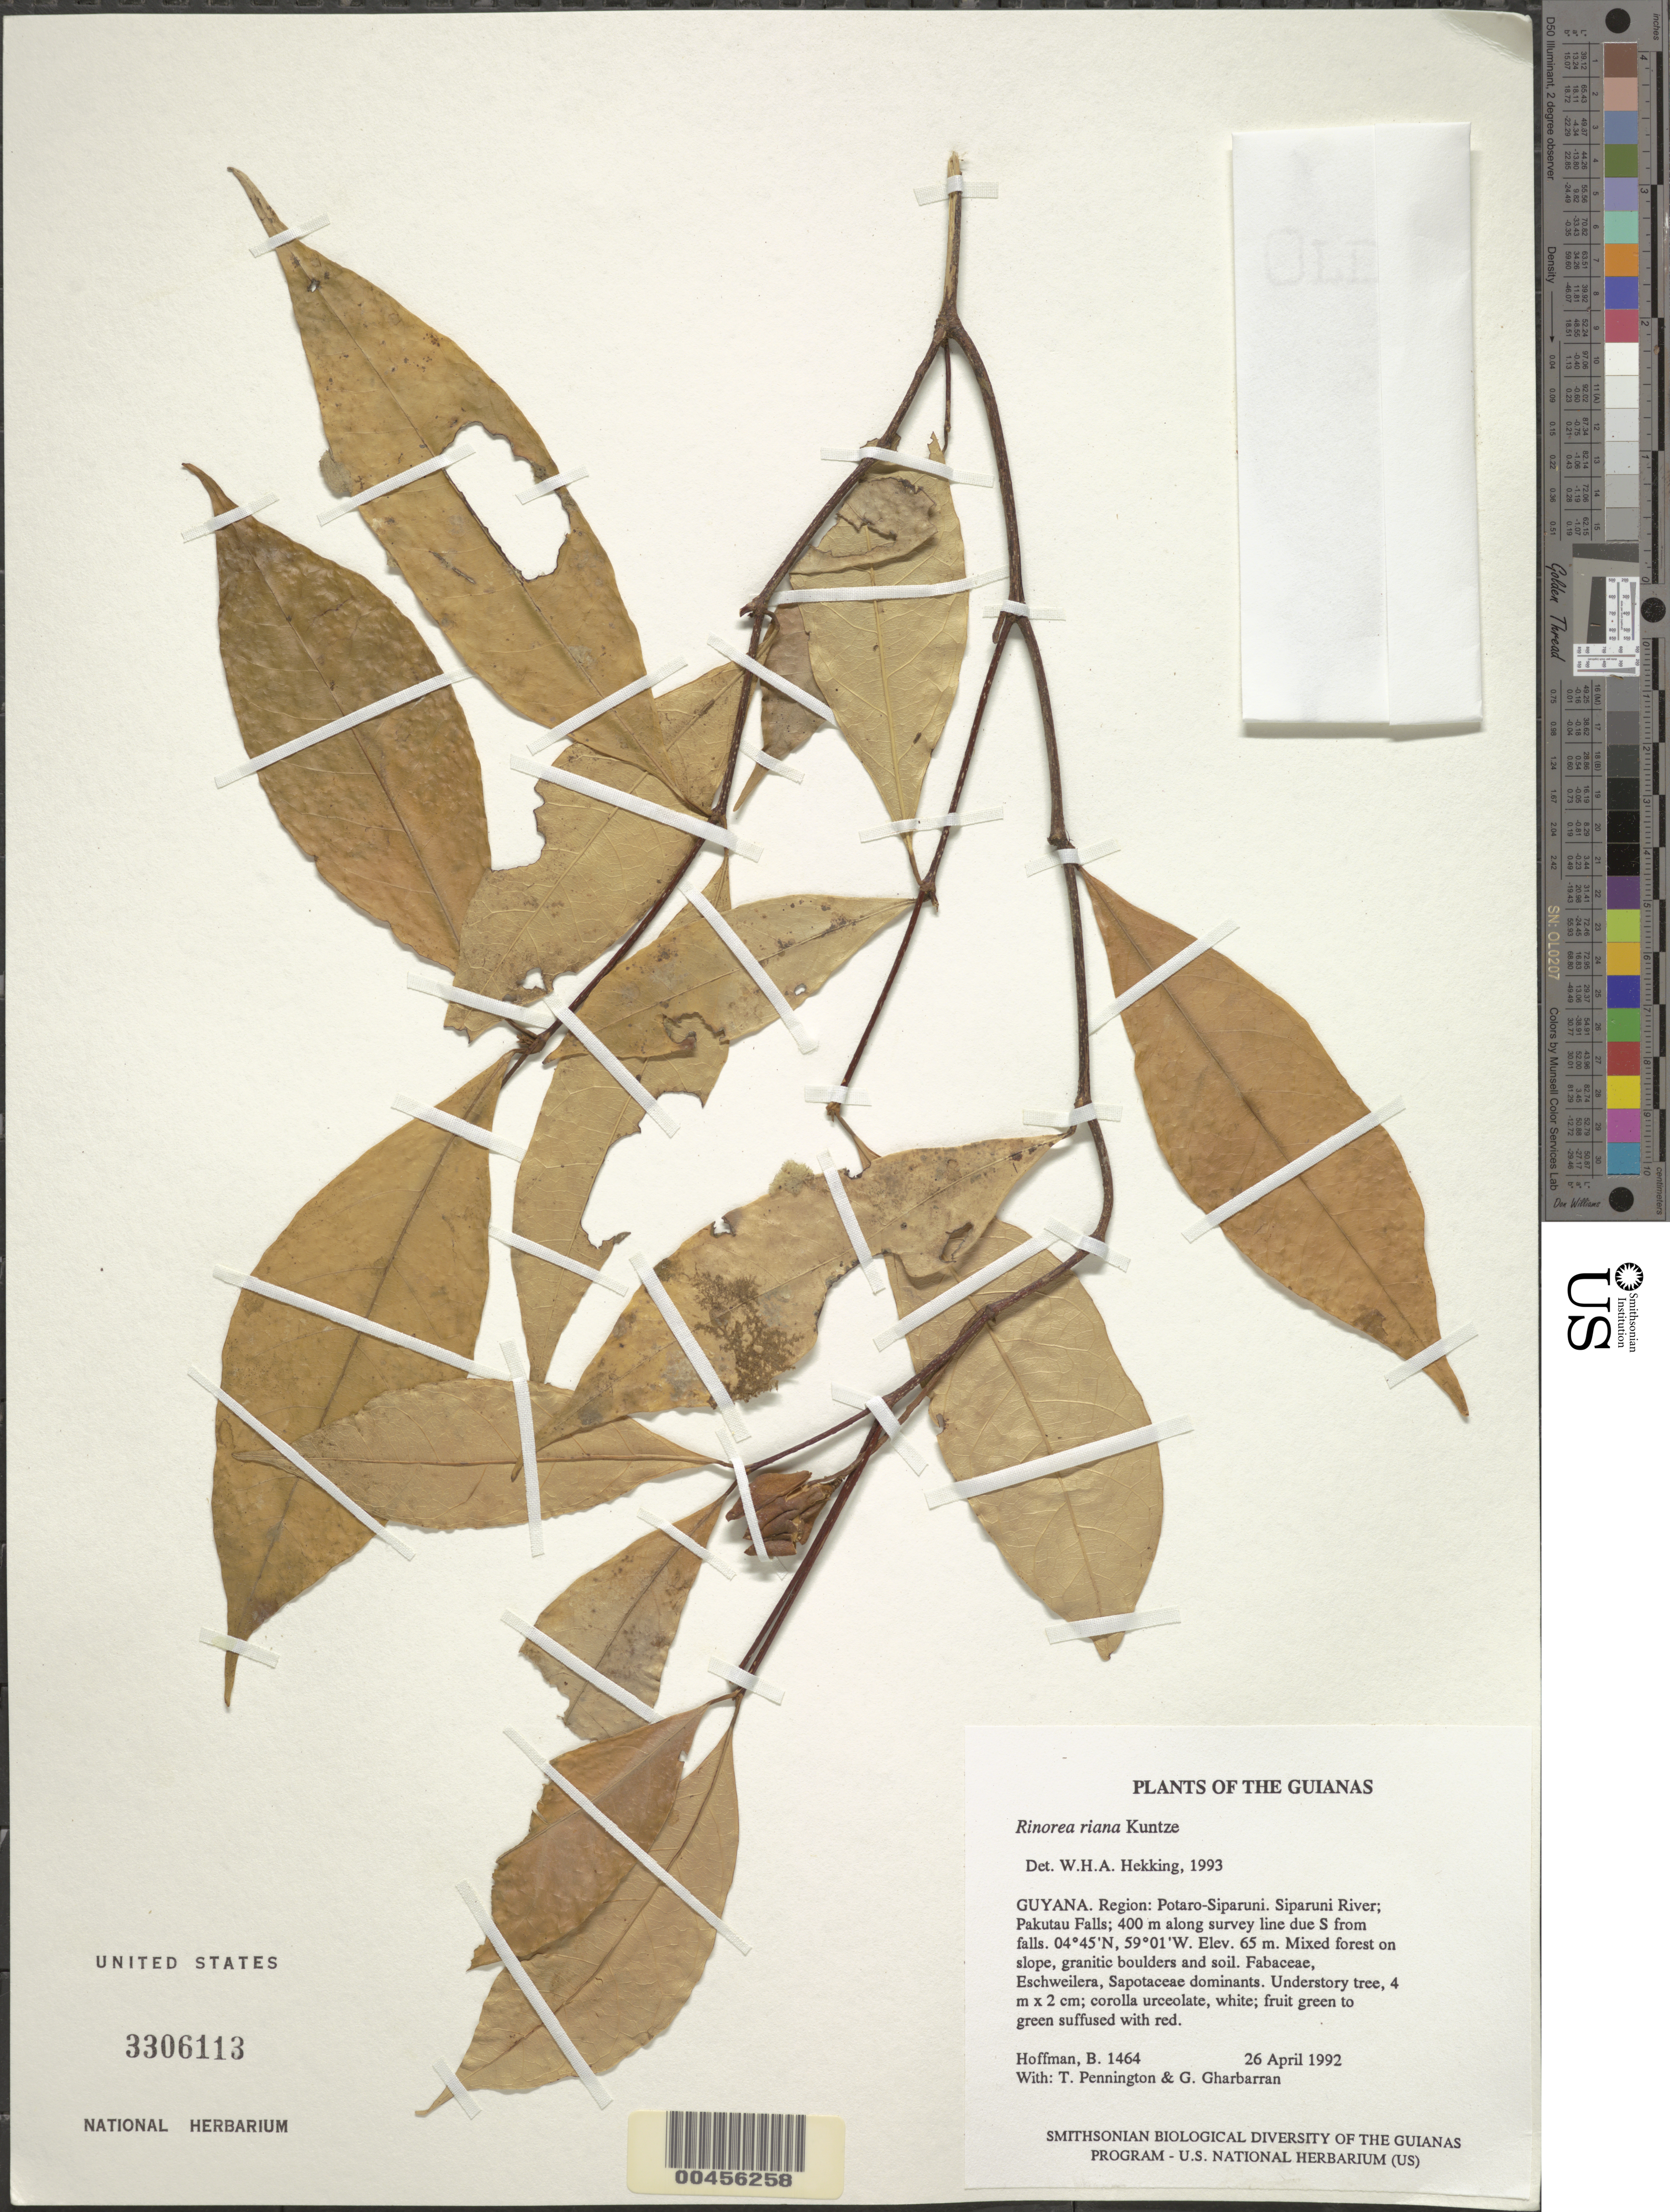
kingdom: Plantae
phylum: Tracheophyta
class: Magnoliopsida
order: Malpighiales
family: Violaceae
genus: Rinorea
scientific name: Rinorea riana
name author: Kuntze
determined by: Hekking, W. H. A.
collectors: B. Hoffman, R. T. Pennington & G. Gharbarran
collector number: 1464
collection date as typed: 26 April 1992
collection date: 1992-04-26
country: Guyana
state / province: Potaro-Siparuni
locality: Siparuni River; Pakutau Falls; 400 m along survey line due S from falls. Iwokrama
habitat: Mixed forest on slope, granitic boulders and soil. Fabaceae, Eschweilera, Sapotaceae dominants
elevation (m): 65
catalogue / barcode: US 3306113